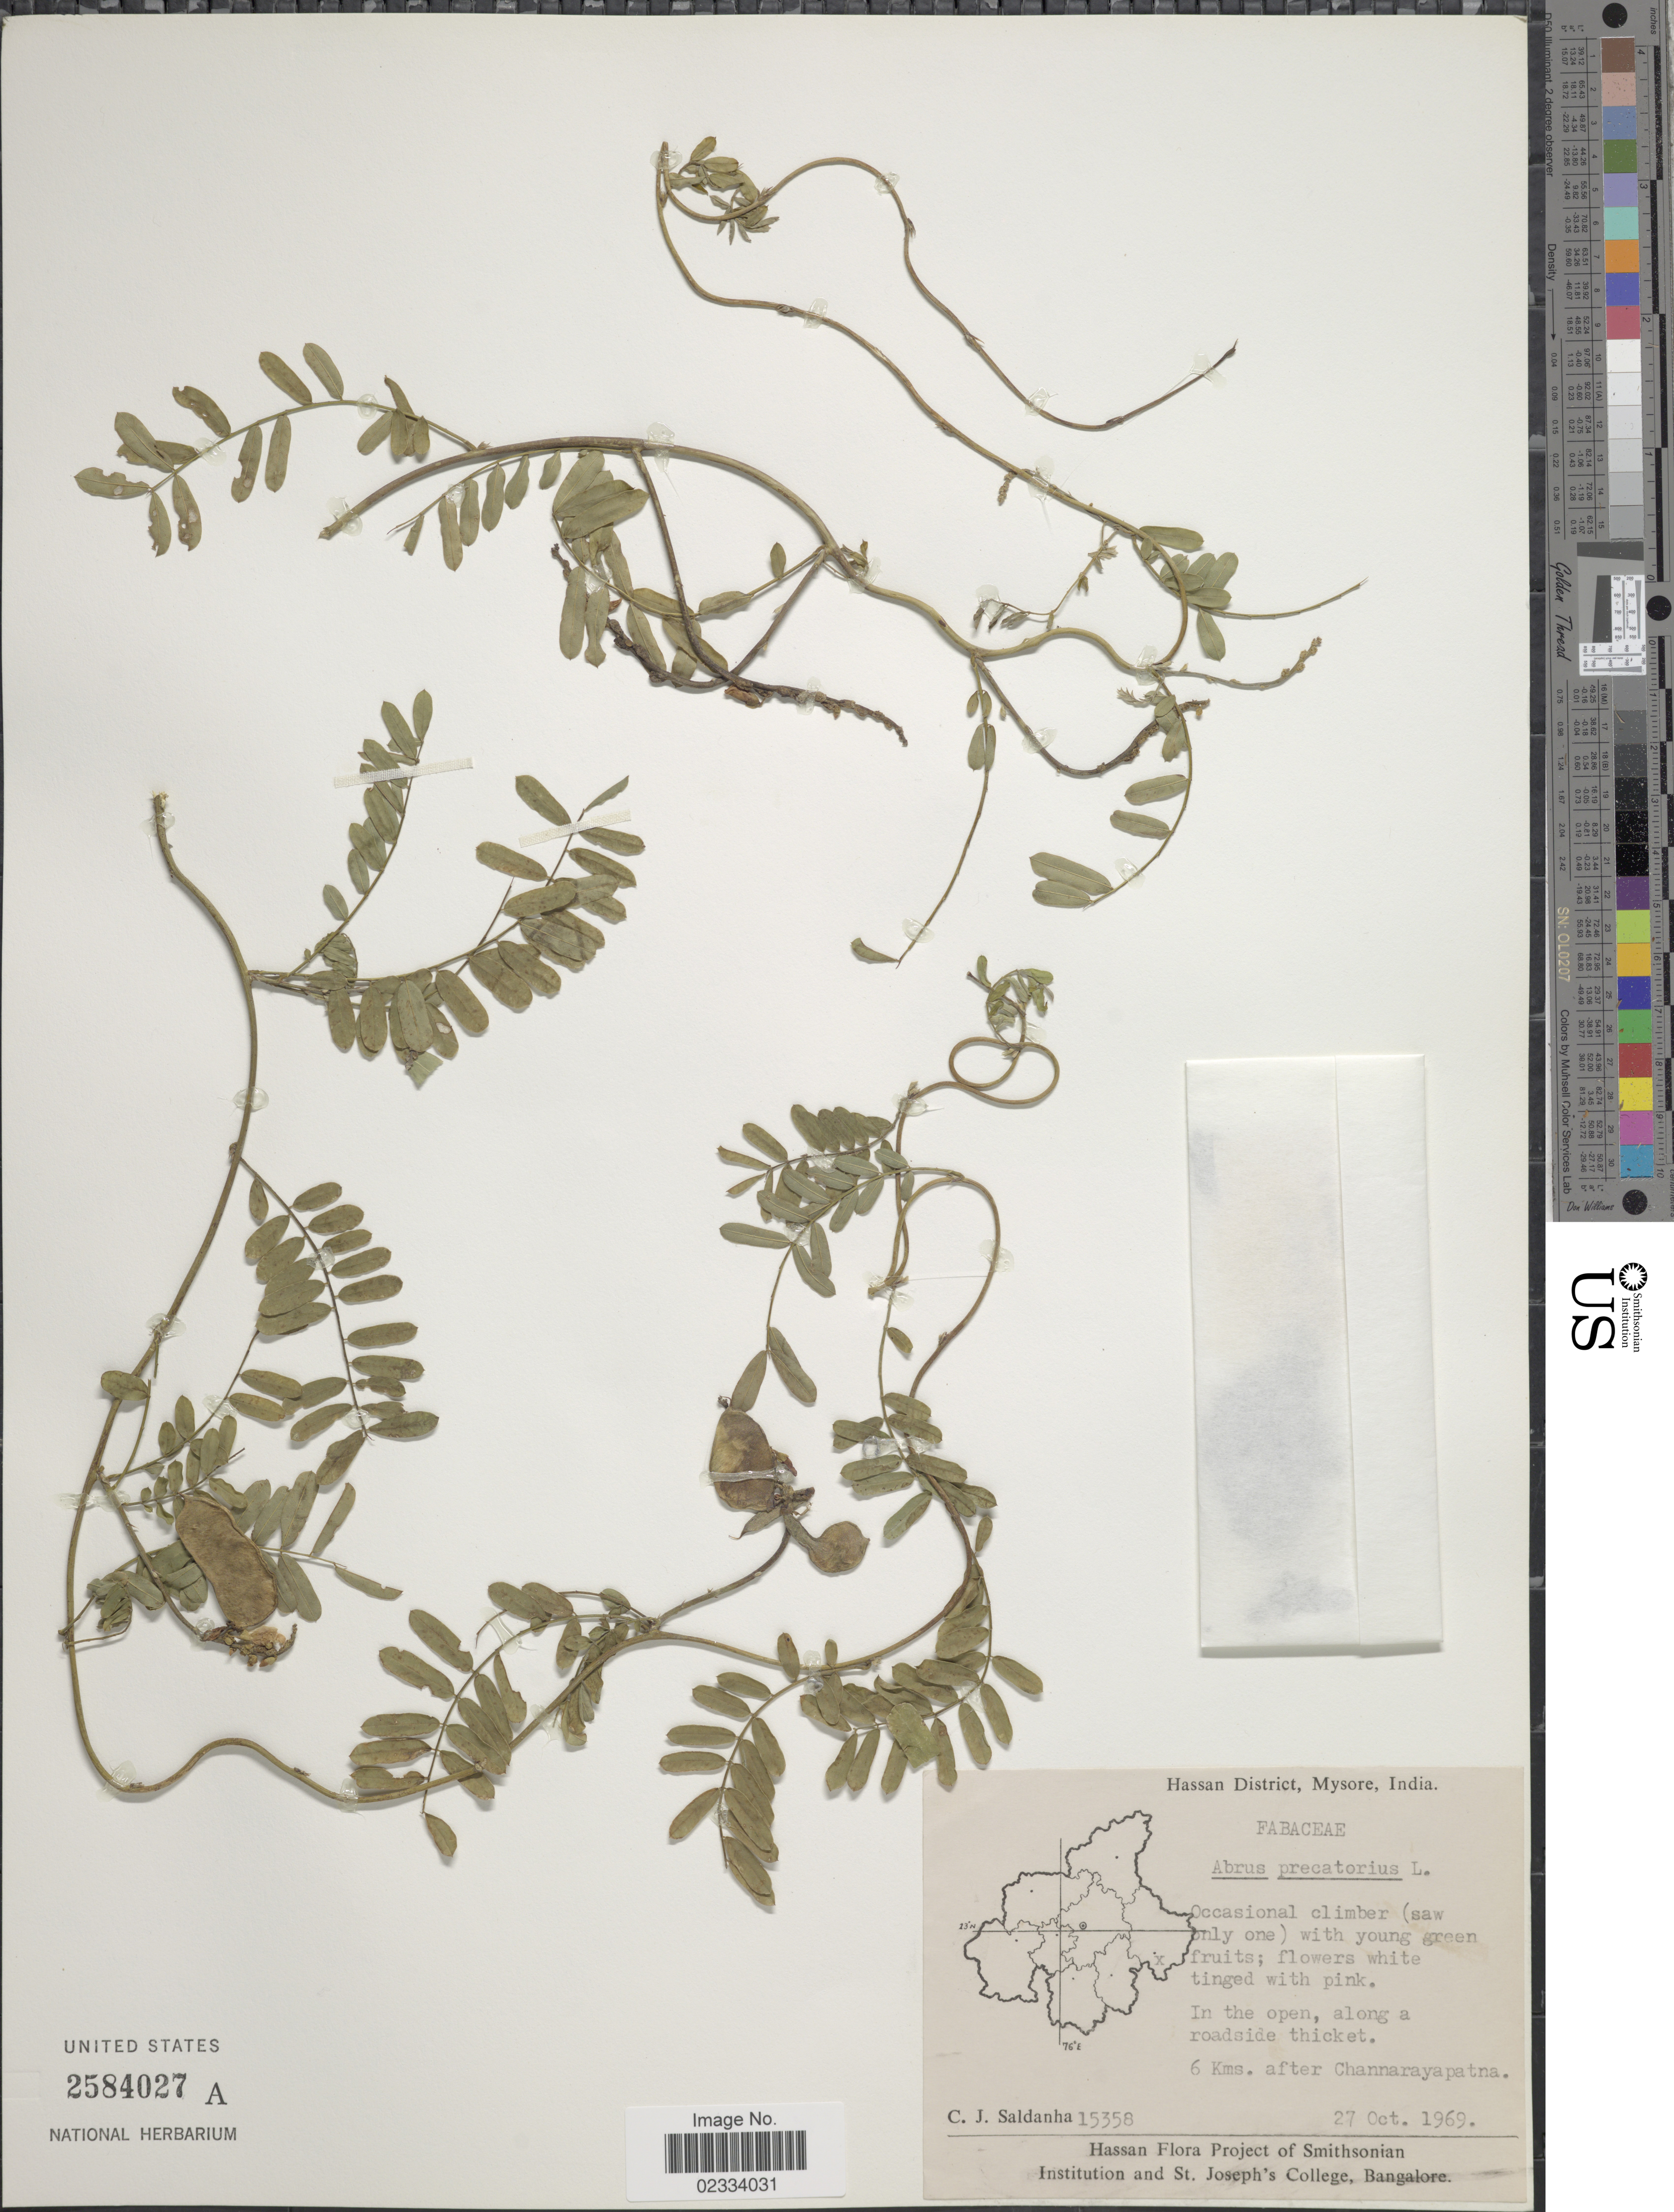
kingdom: Plantae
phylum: Tracheophyta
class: Magnoliopsida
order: Fabales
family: Fabaceae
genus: Abrus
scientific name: Abrus precatorius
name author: L.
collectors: C. J. Saldanha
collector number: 15358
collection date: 1969-10-27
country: India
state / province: Karnataka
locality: Hassan District, Mysore. 6 Kms. after Channarayapatna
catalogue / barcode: US 2584027A